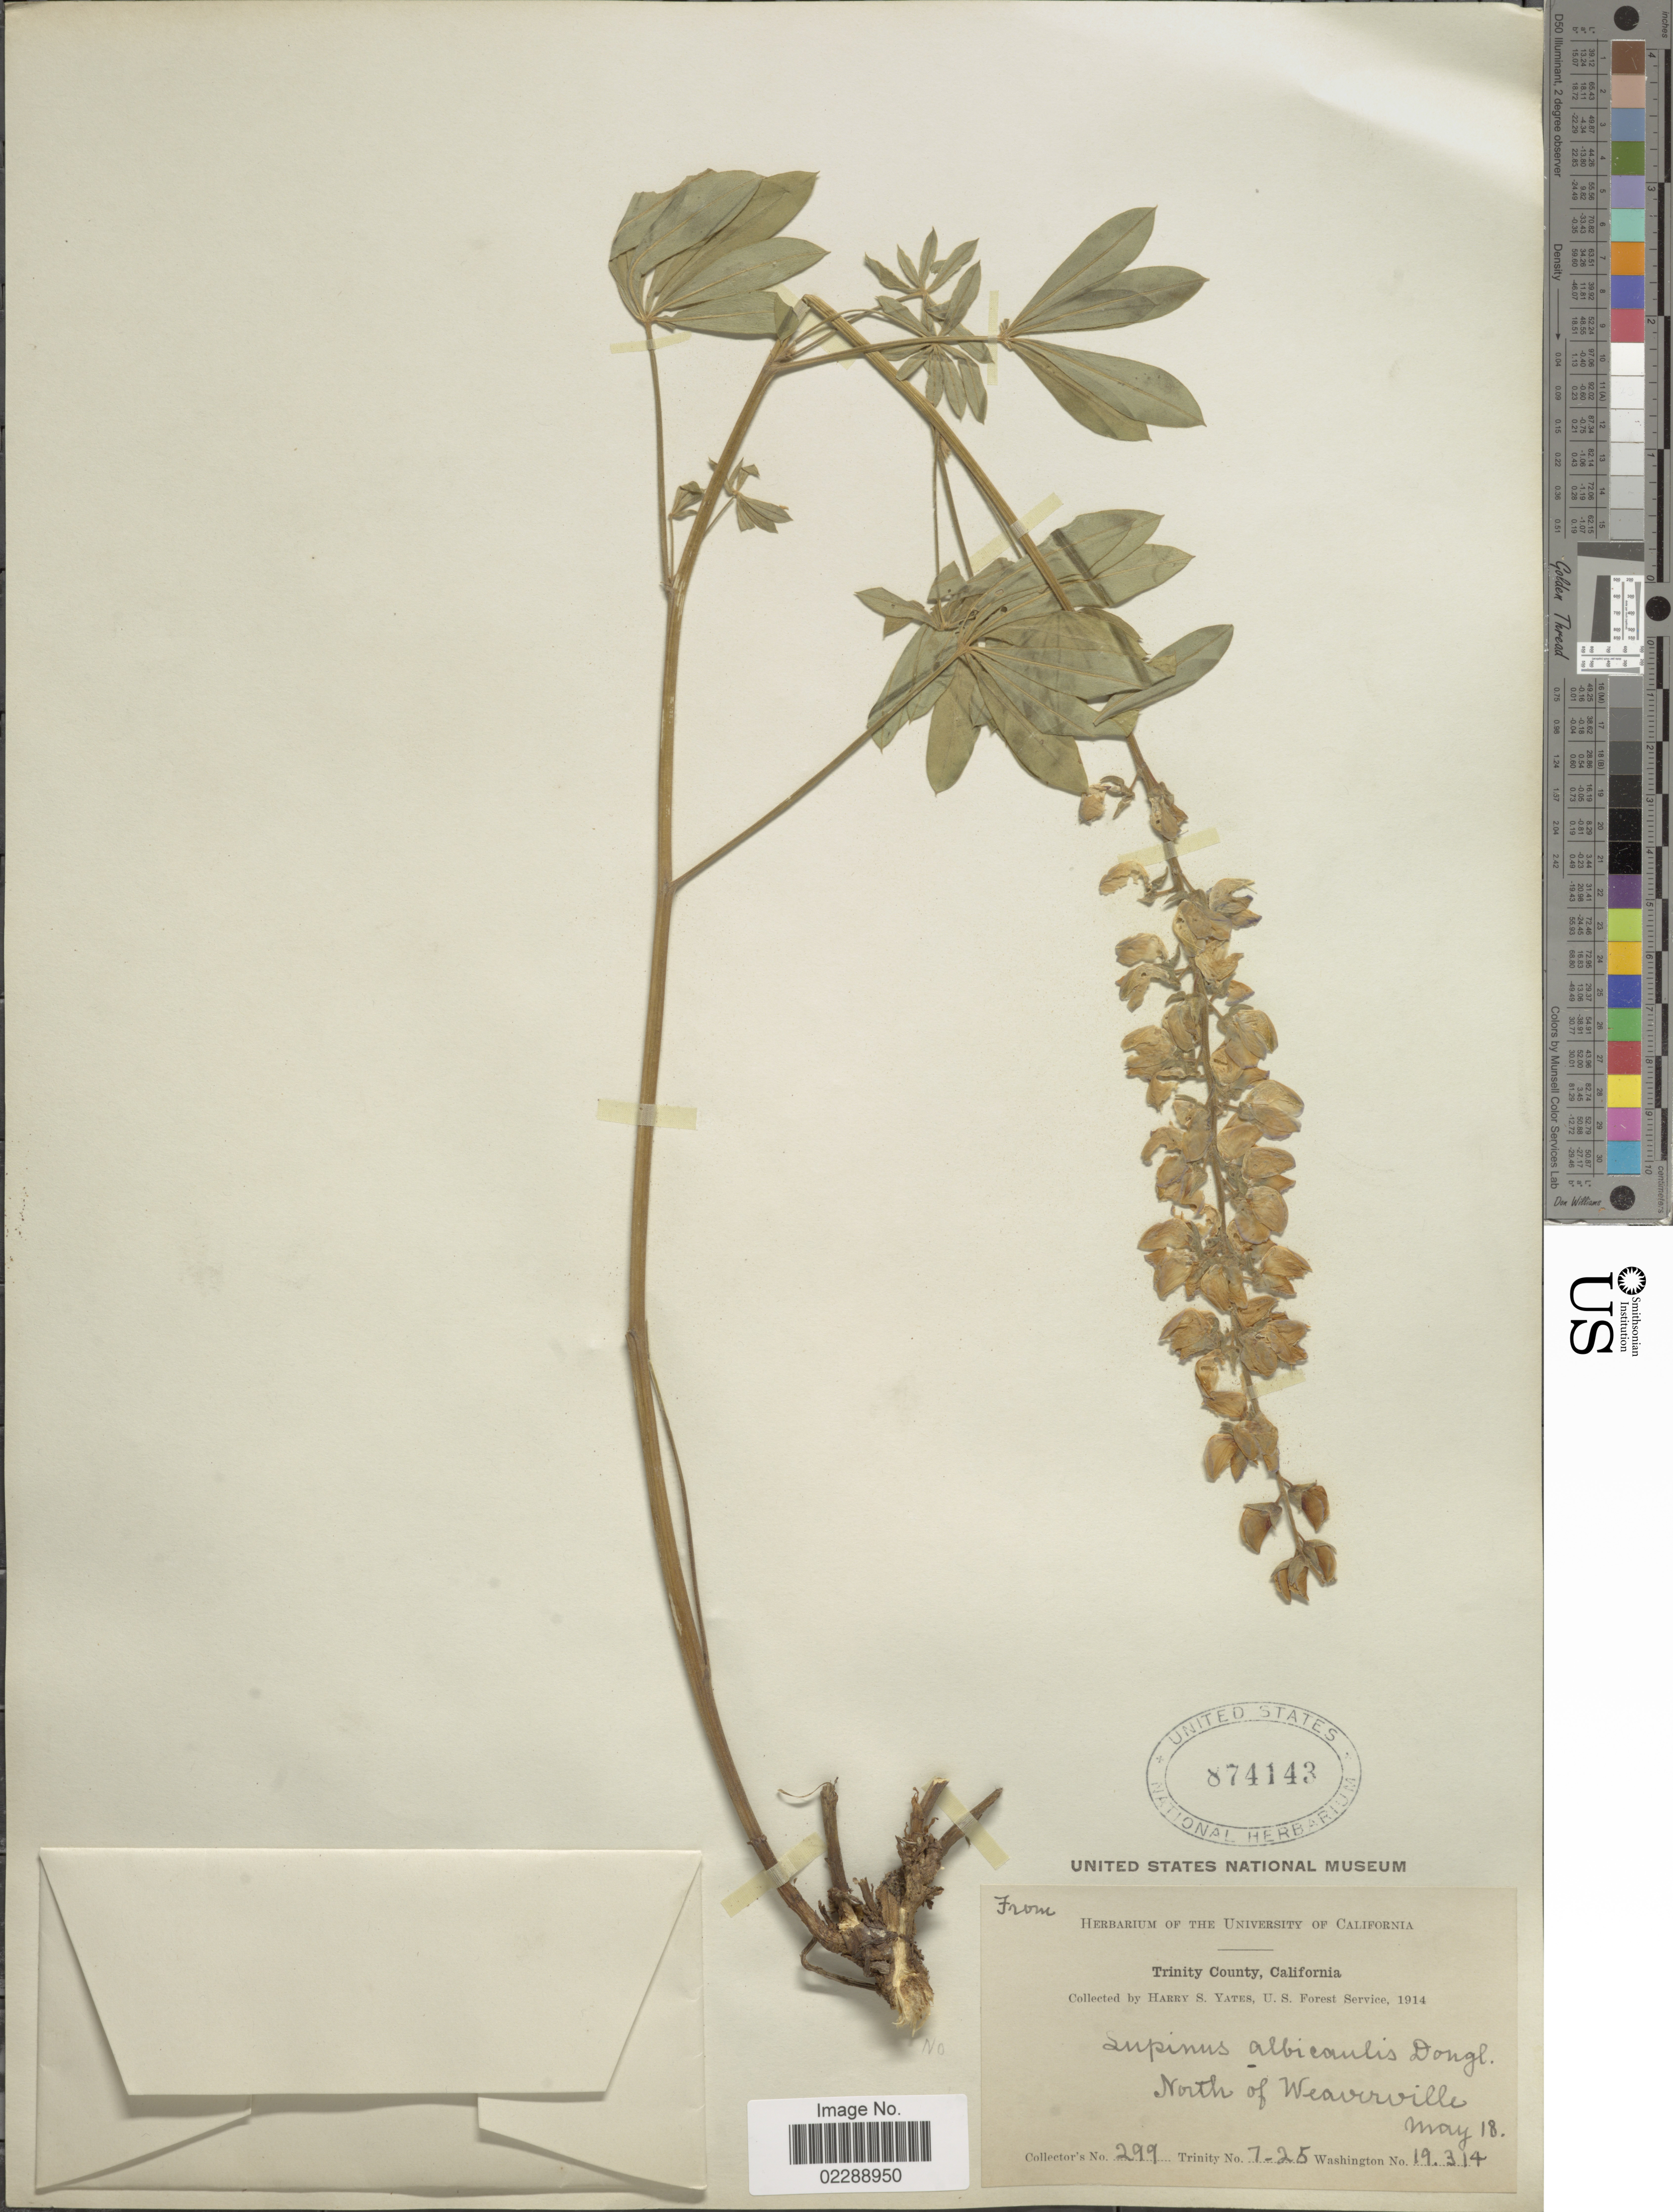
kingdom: Plantae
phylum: Tracheophyta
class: Magnoliopsida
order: Fabales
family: Fabaceae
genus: Lupinus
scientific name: Lupinus sp.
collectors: H. S. Yates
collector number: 299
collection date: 1914-05-18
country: United States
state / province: California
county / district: Trinity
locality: Trinity County, California, North of Weaverville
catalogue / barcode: US 874143